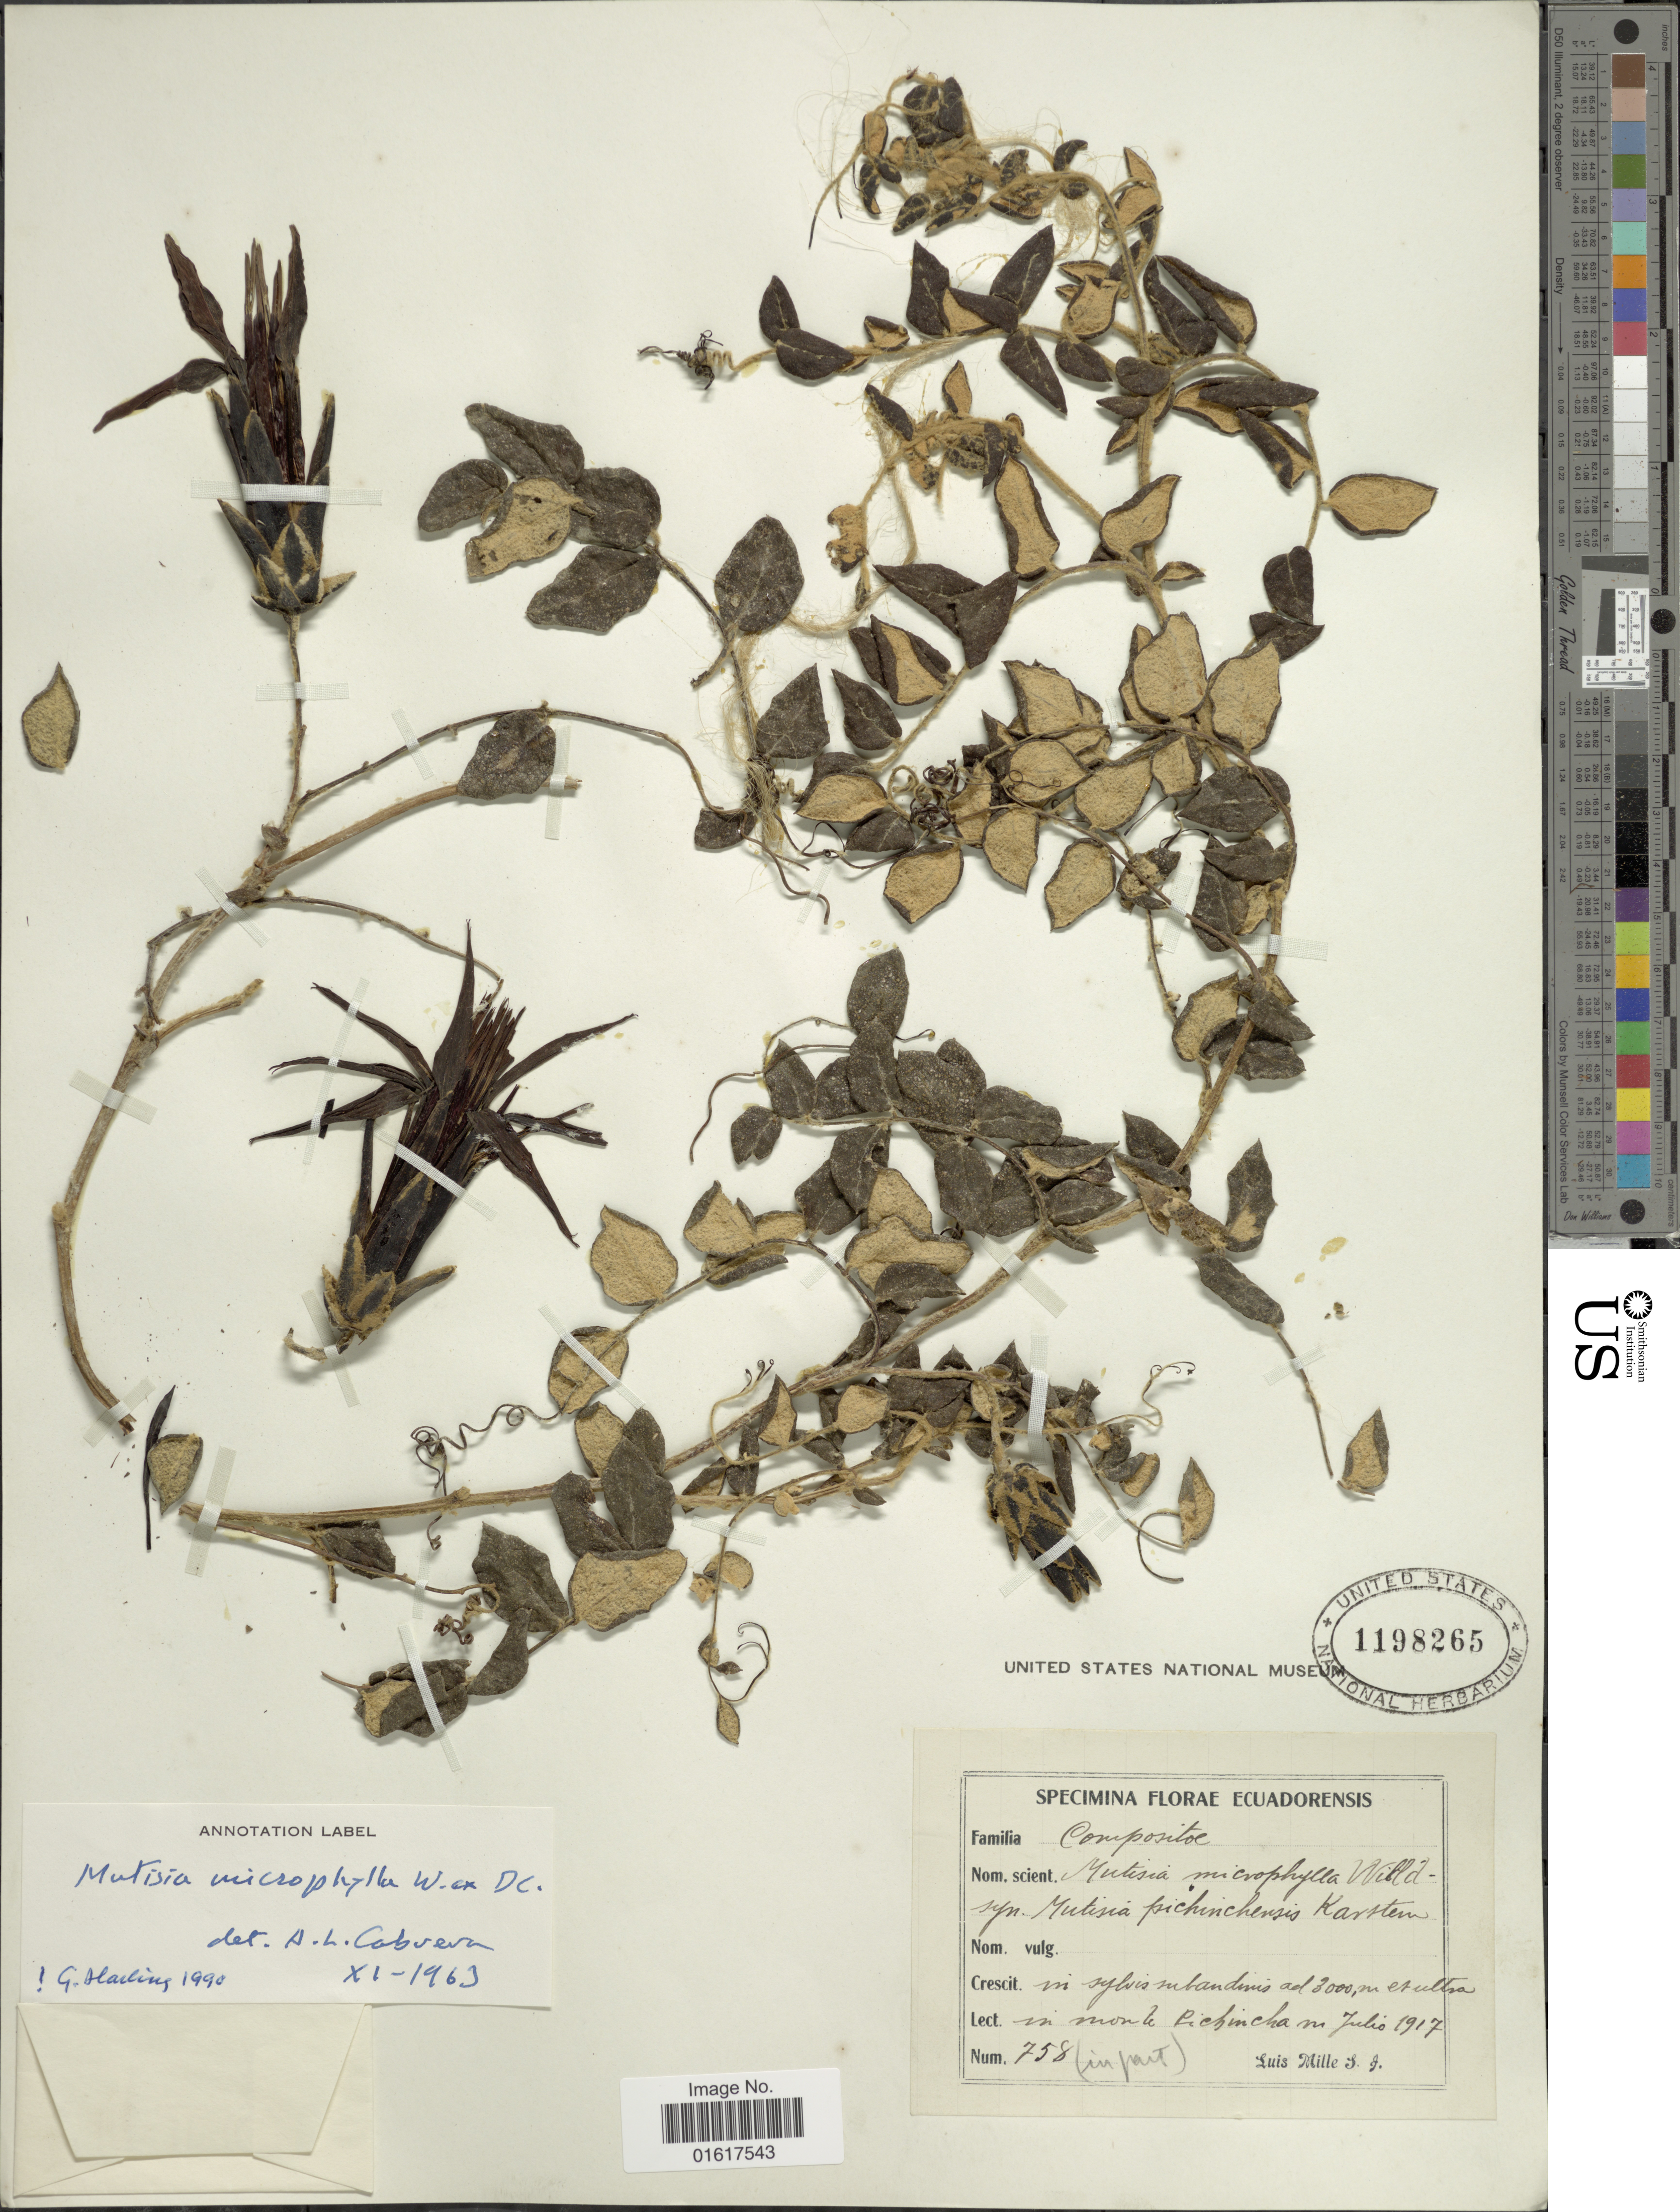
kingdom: Plantae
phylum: Tracheophyta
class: Magnoliopsida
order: Asterales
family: Asteraceae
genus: Mutisia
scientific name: Mutisia microphylla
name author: Willd. ex DC.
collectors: L. Mille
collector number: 758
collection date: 1917-07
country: Ecuador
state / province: Pichincha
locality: In sylvis subandinis et ultra in monte Pichincha.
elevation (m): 3000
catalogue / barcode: US 1198265